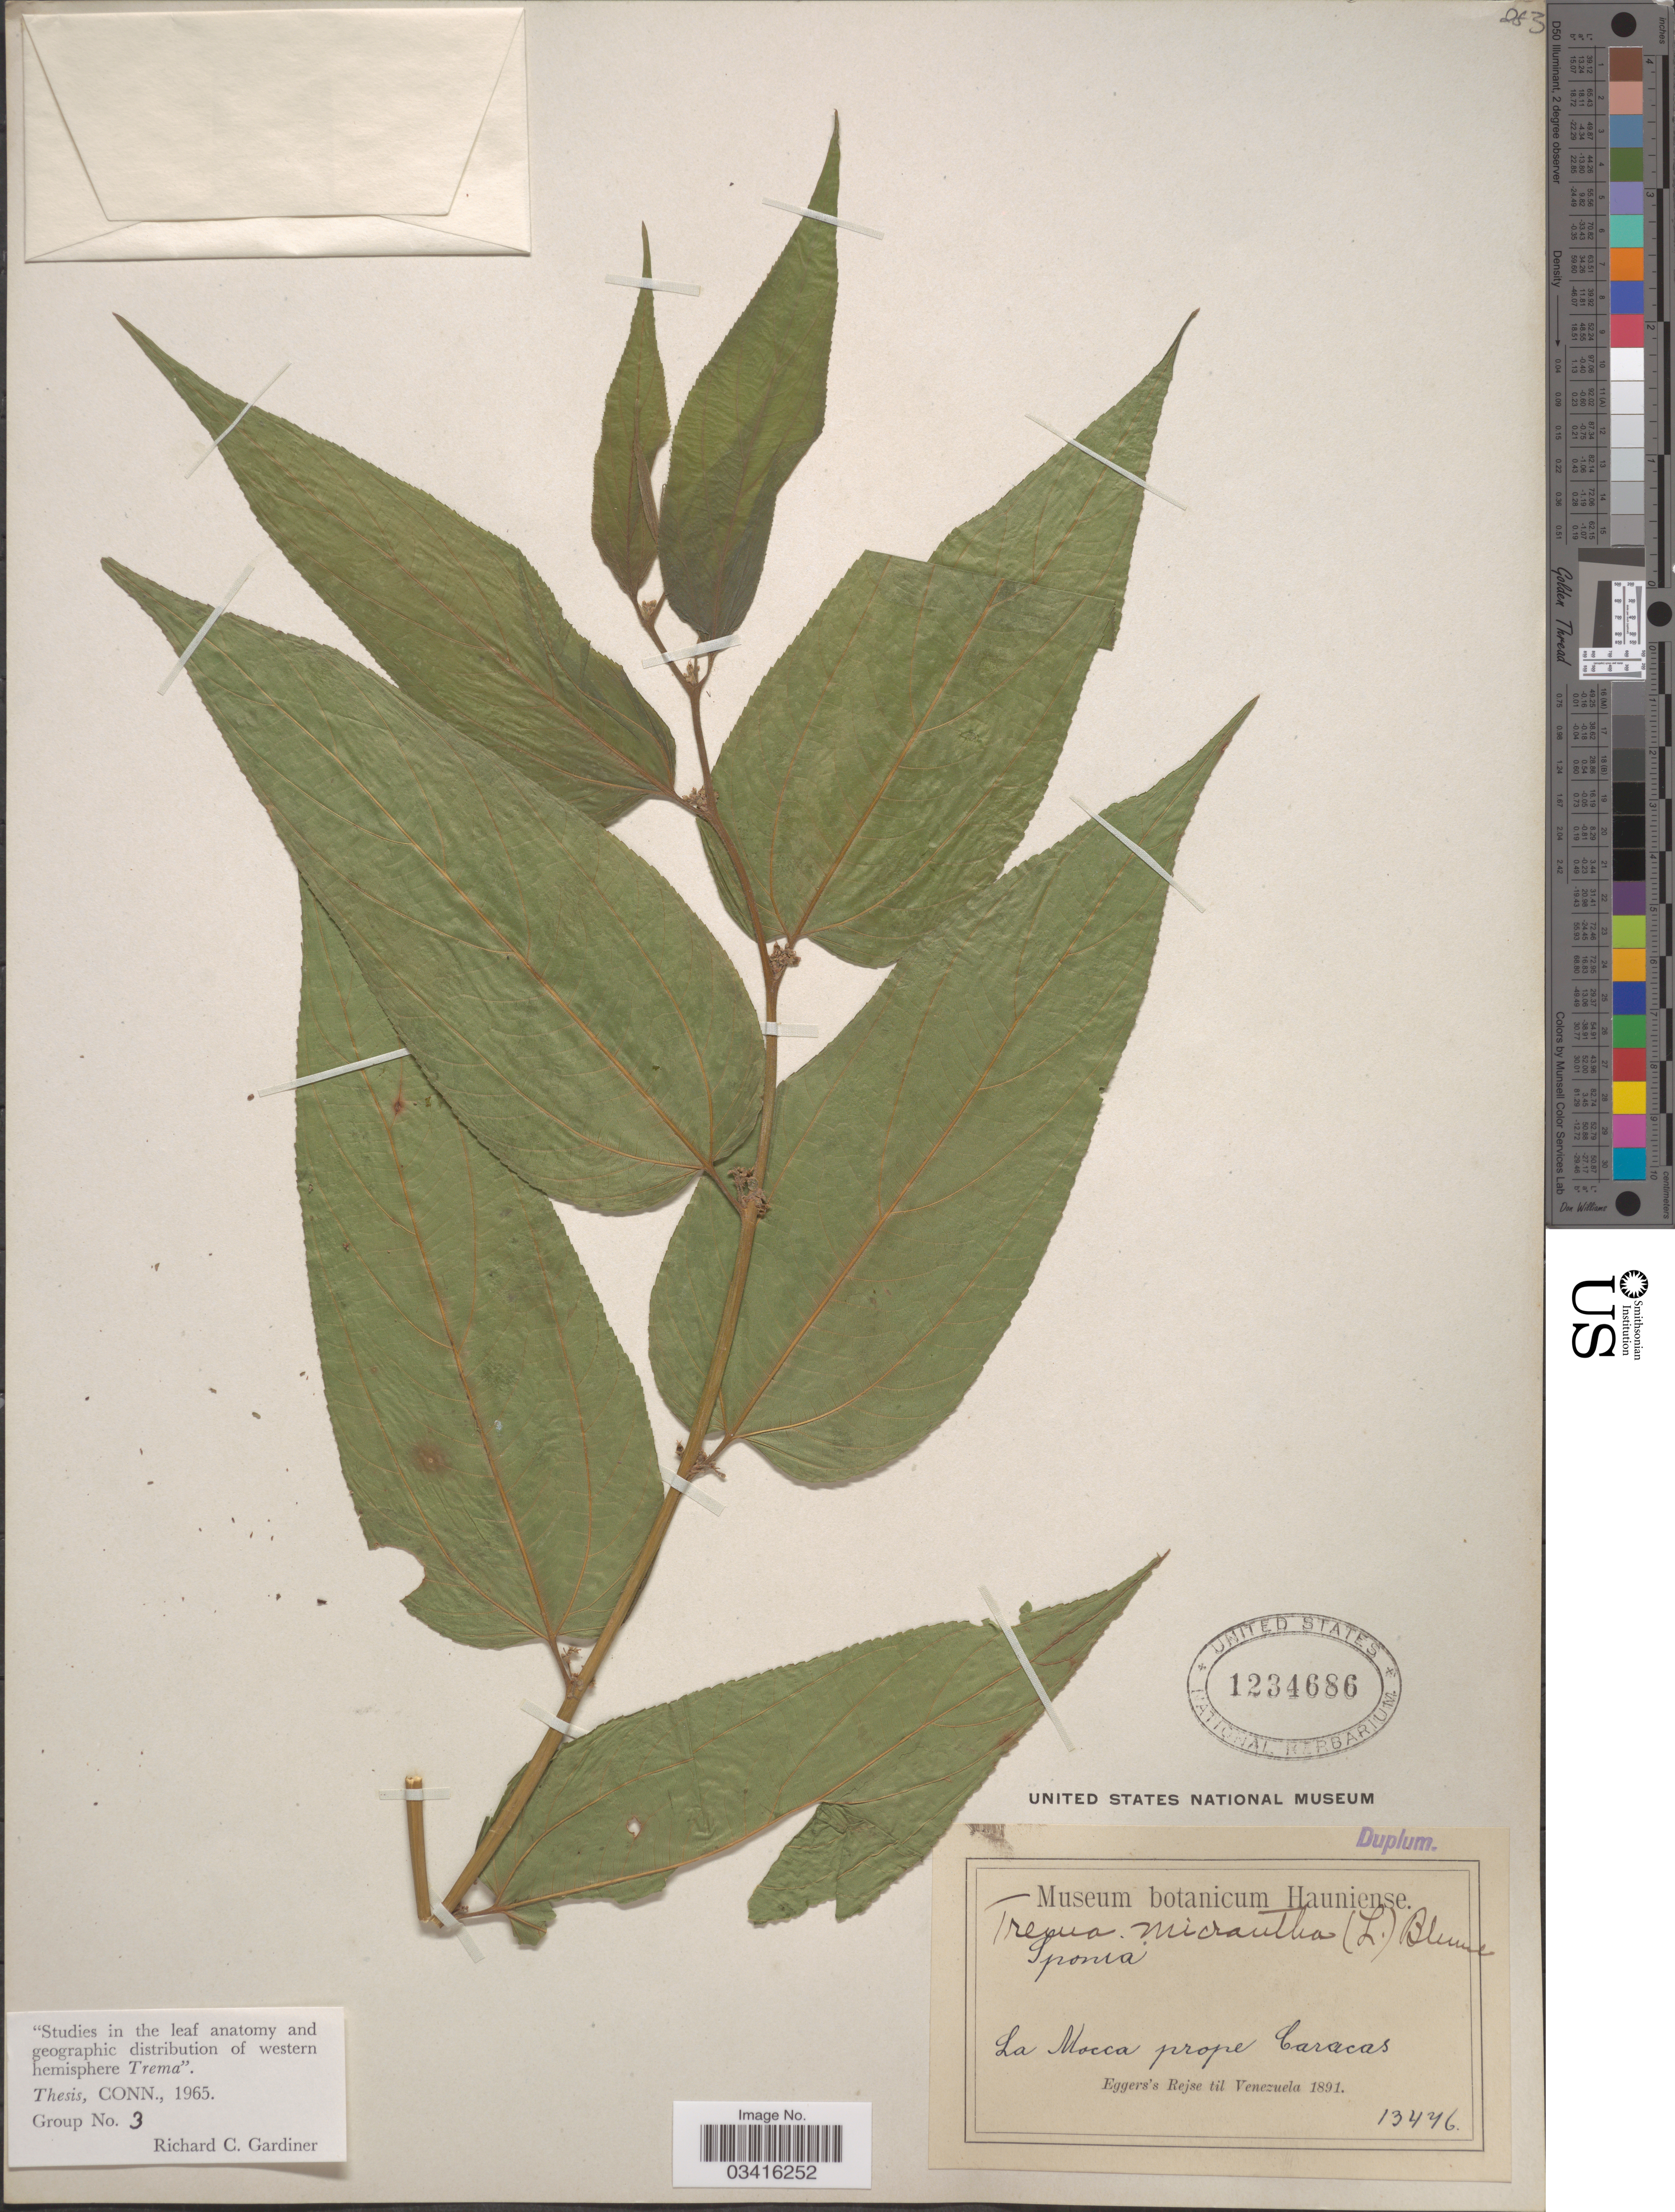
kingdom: Plantae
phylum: Tracheophyta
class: Magnoliopsida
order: Rosales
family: Cannabaceae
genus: Trema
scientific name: Trema micranthum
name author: (L.) Blume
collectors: -. Eggers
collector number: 13476*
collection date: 1891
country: Venezuela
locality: La Mocca prope Caracas.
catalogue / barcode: US 1234686